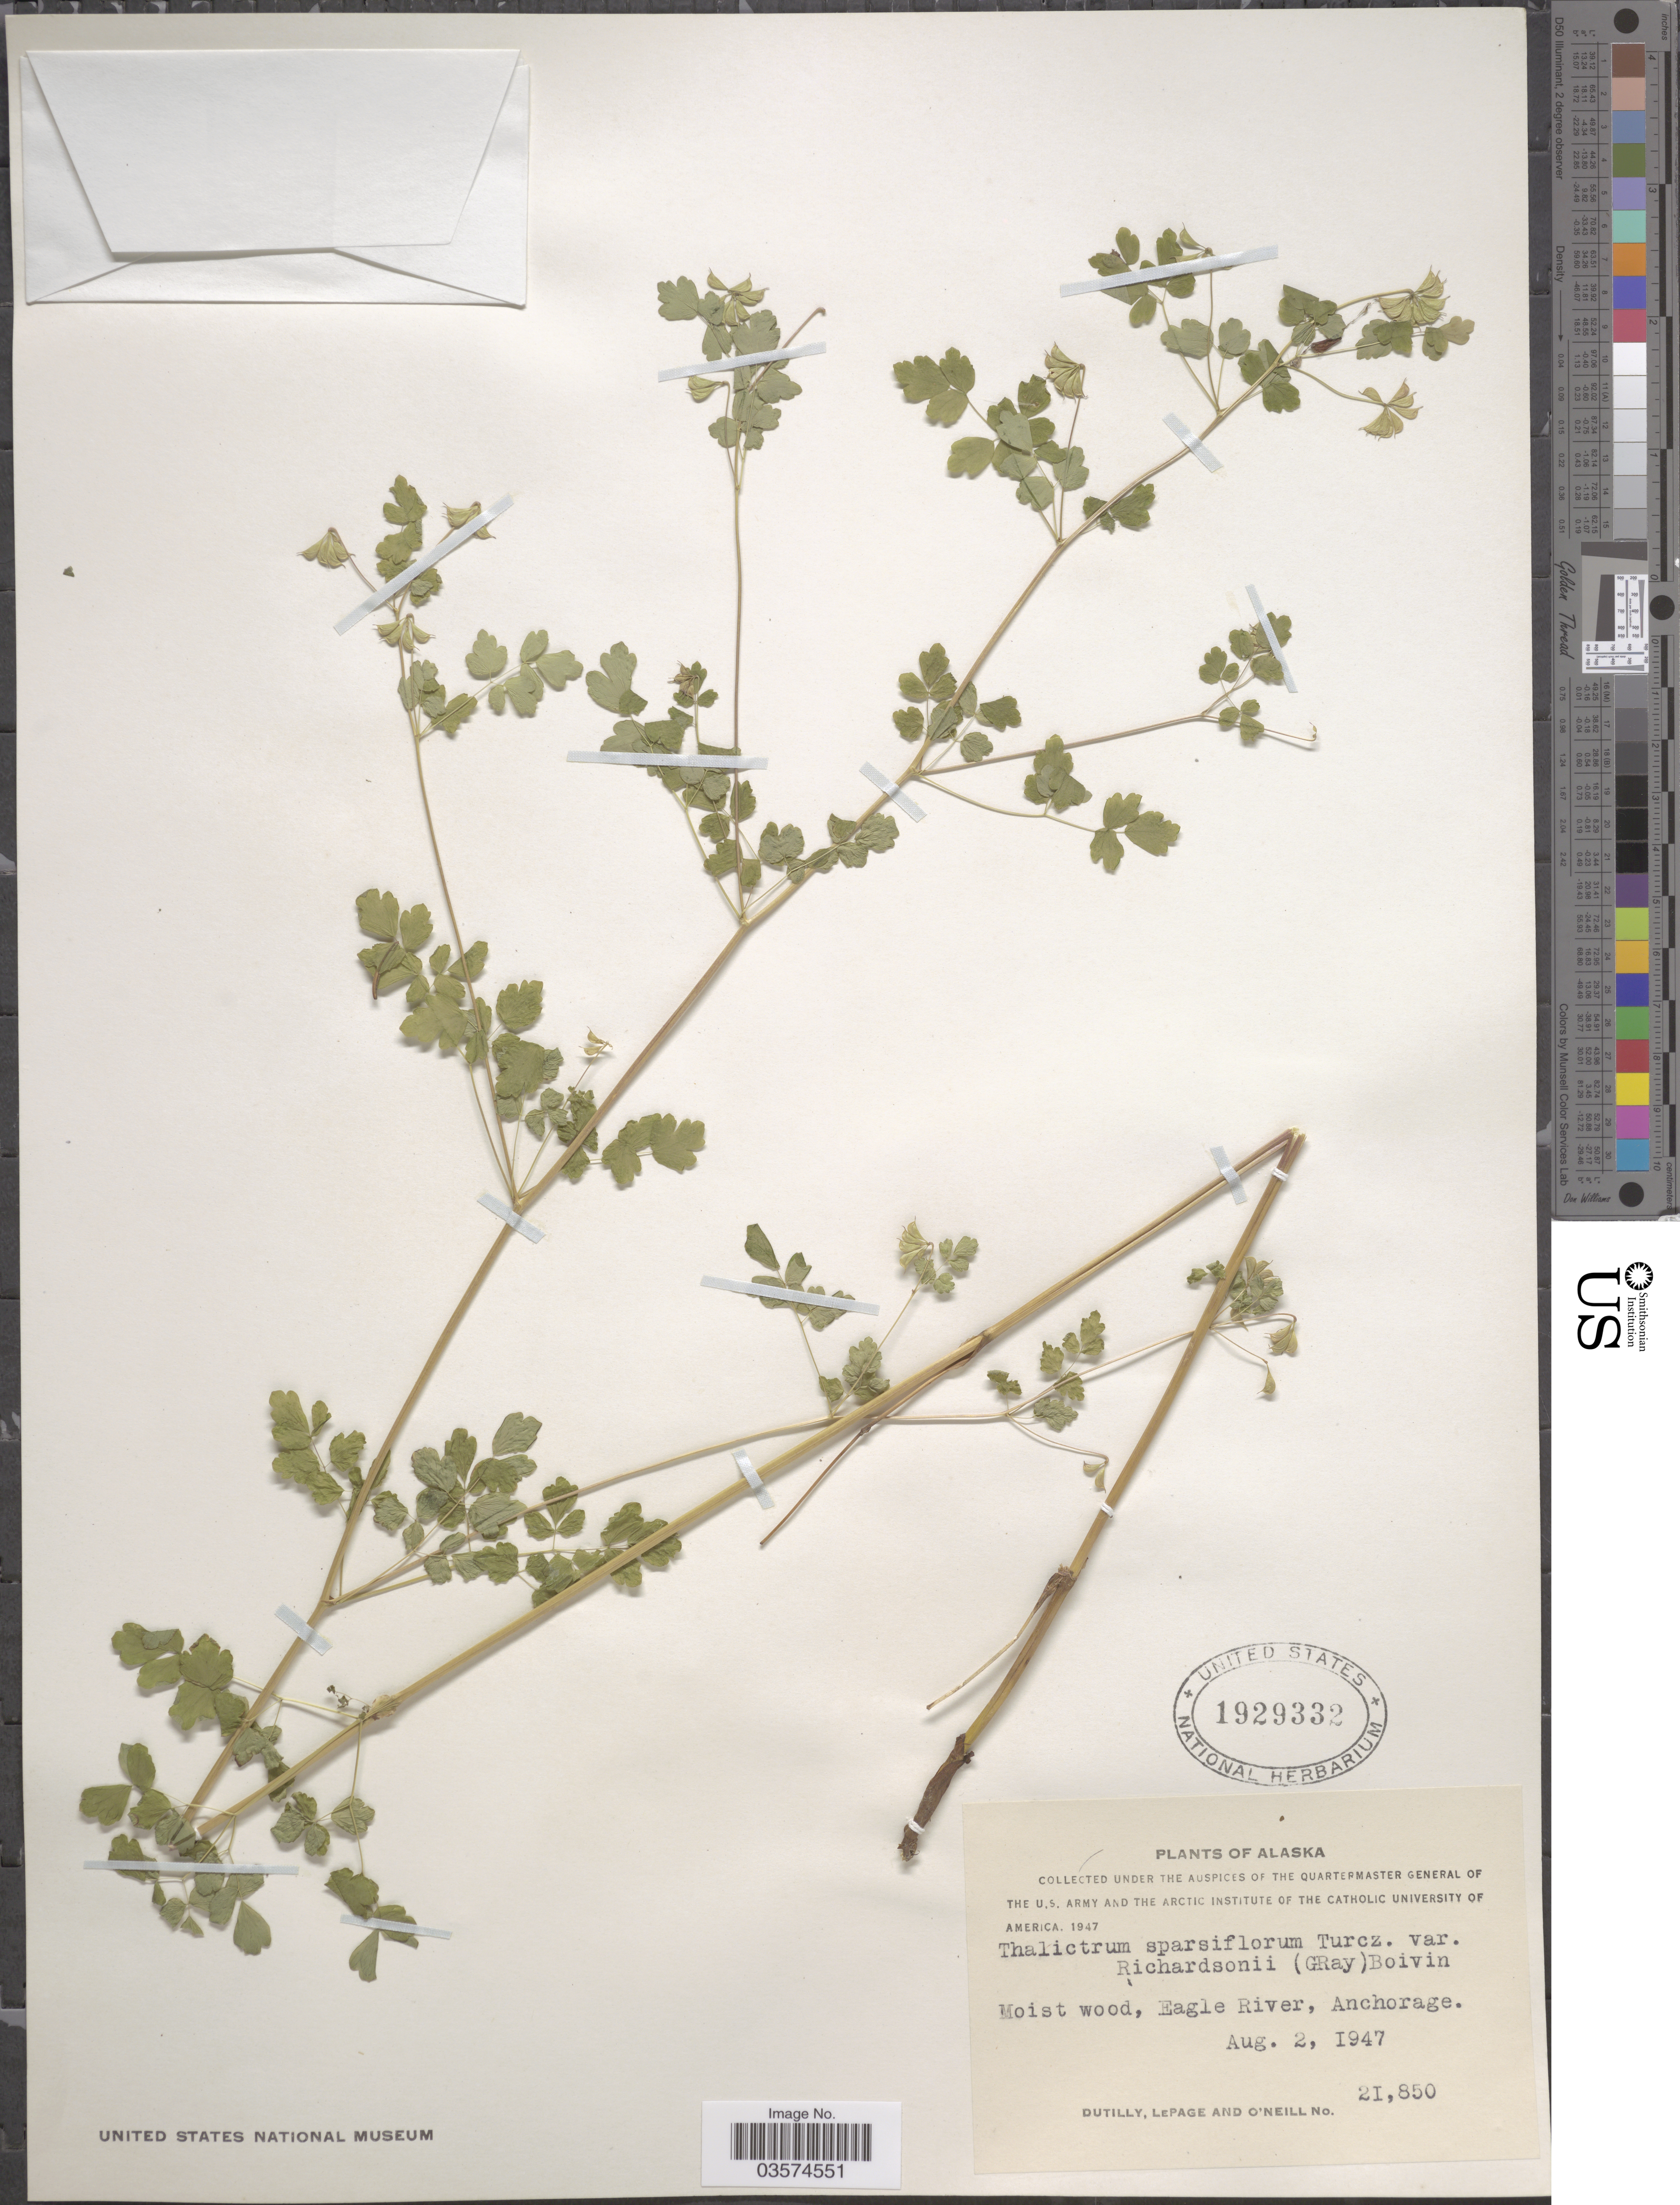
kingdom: Plantae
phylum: Tracheophyta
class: Magnoliopsida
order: Ranunculales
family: Ranunculaceae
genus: Thalictrum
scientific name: Thalictrum sparsiflorum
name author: Turcz. ex Fisch. & C.A. Mey.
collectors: -. Dutilly, -. LePage & O' Neill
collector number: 21850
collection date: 1947-08-02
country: United States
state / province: Alaska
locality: Moist wood, Eagle River, Anchorage.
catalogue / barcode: US 1929332